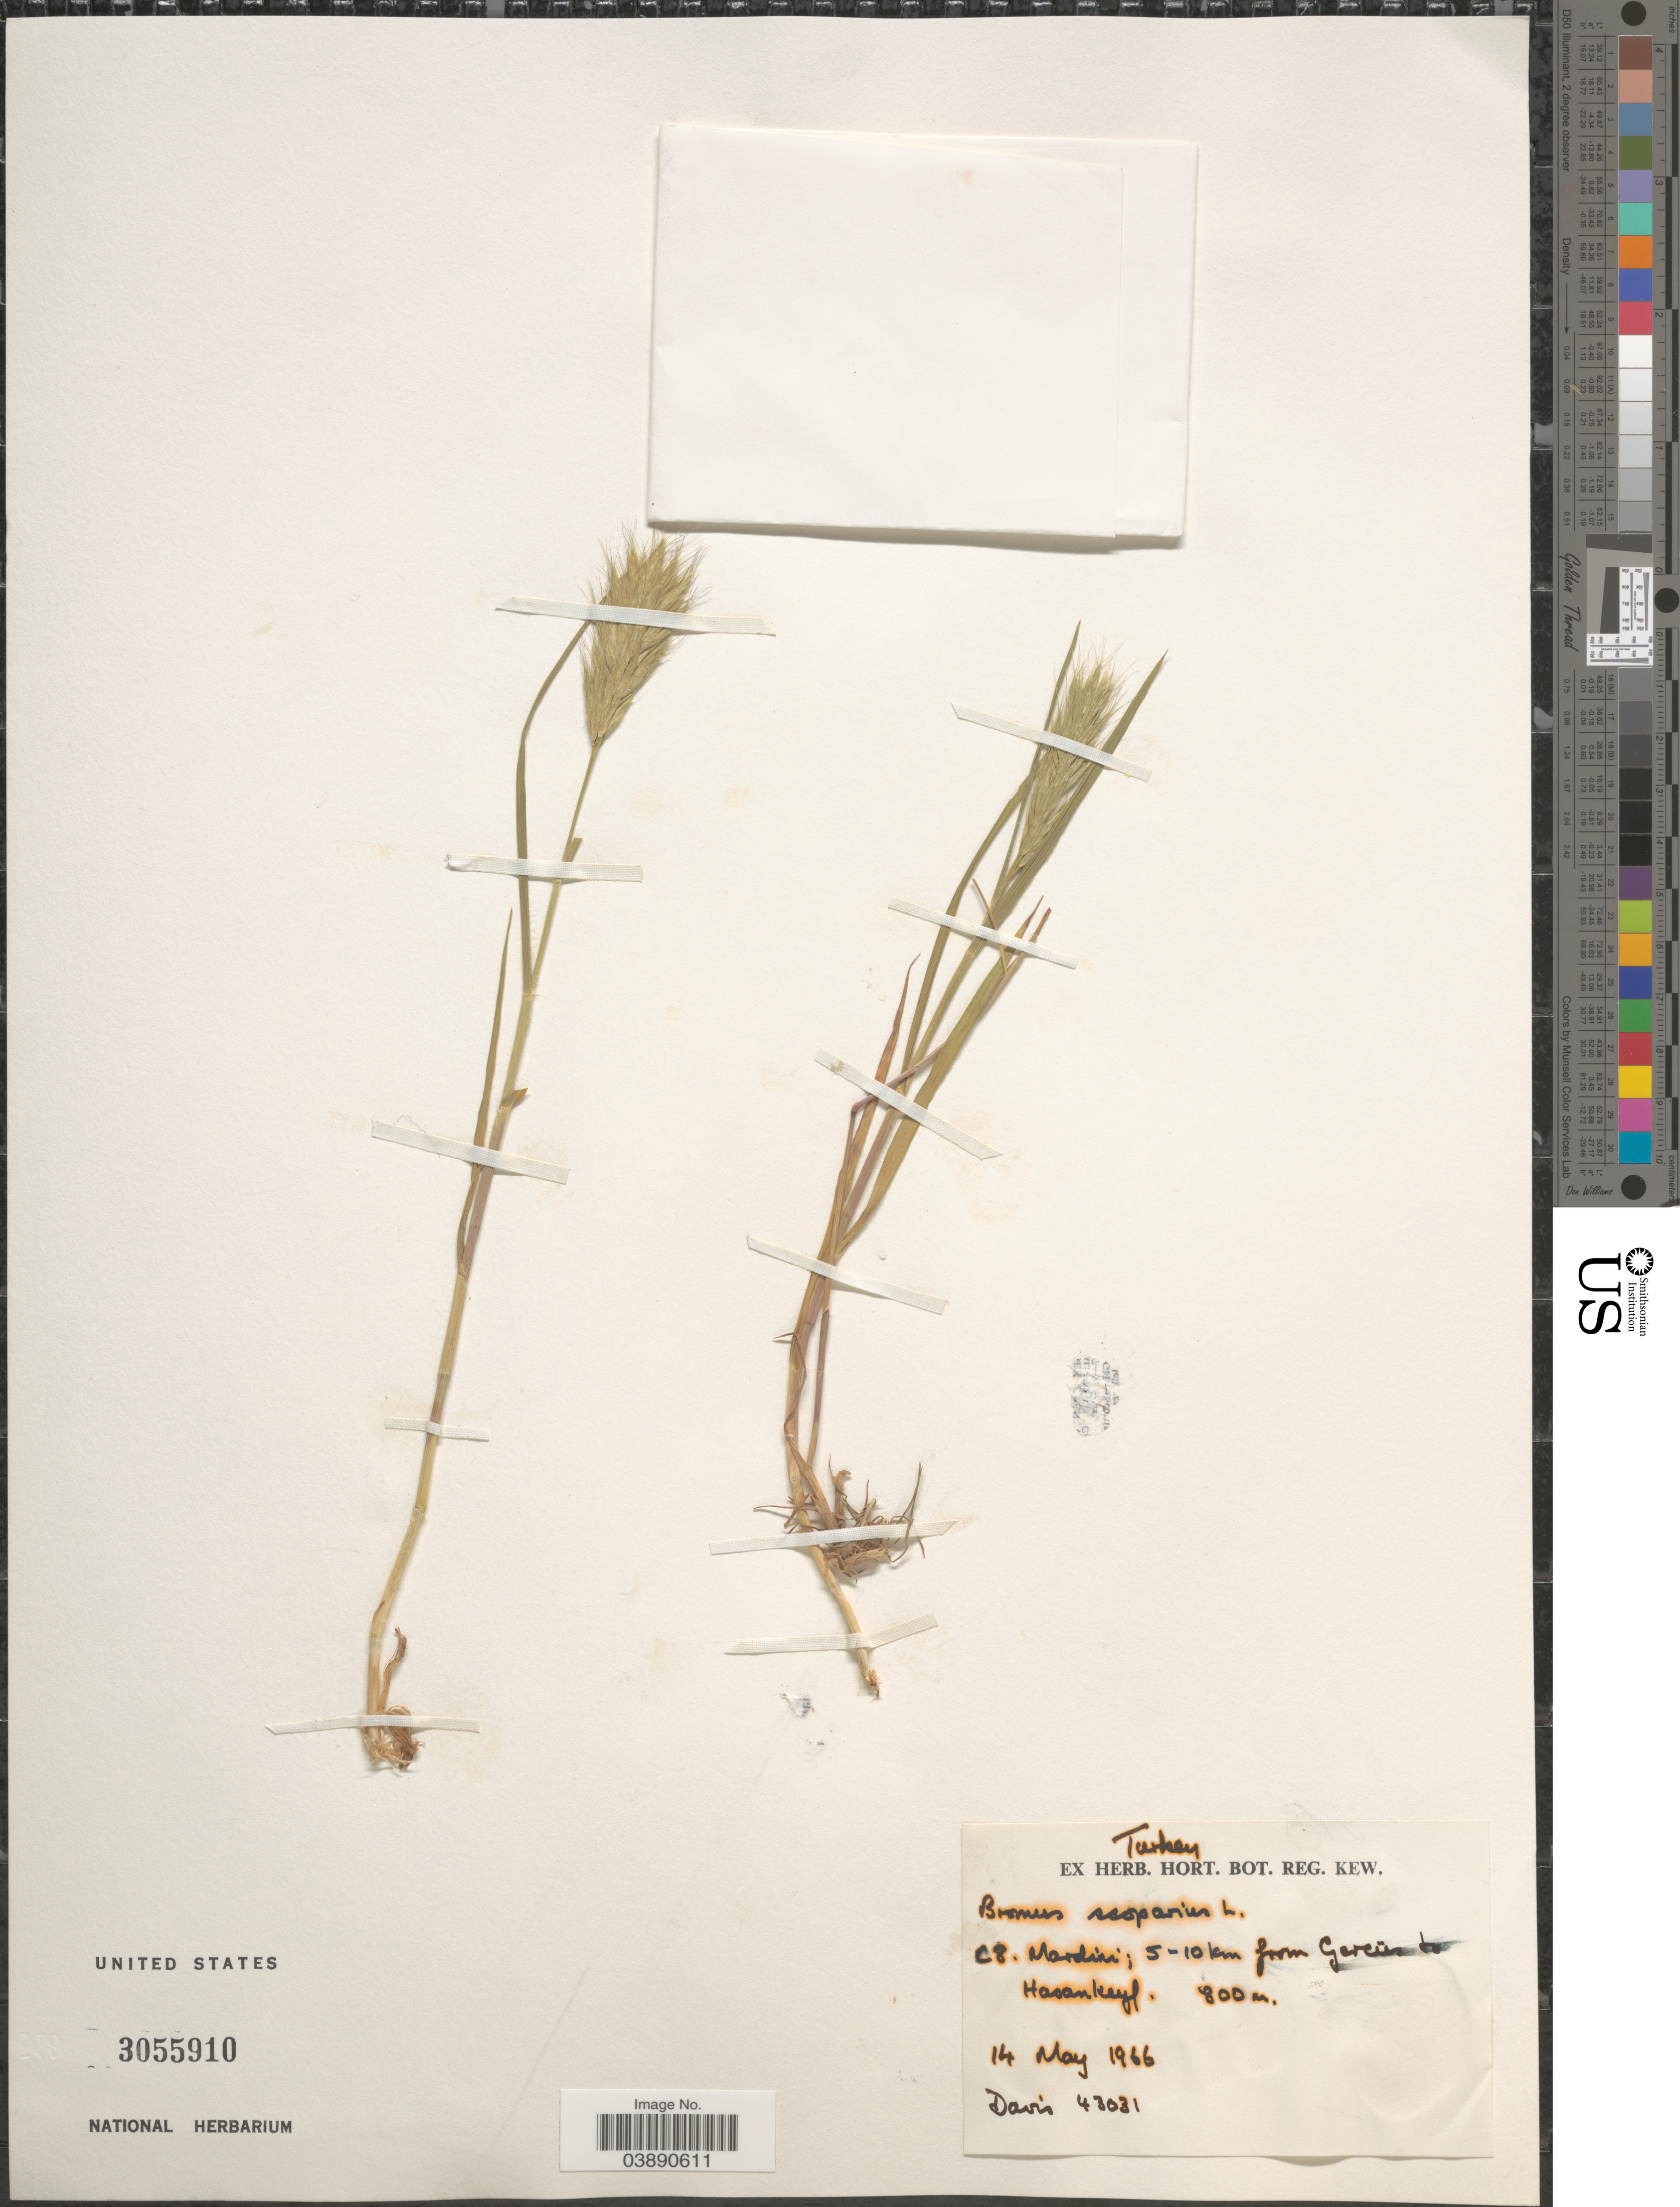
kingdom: Plantae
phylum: Tracheophyta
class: Liliopsida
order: Poales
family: Poaceae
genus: Bromus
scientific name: Bromus scoparius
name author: L.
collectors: -. Davis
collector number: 43031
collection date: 1966-05-14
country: Turkey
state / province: Mardin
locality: C8 Mardini; 5-10 km from Gercüs to Hasankeyf.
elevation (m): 800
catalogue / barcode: US 3055910